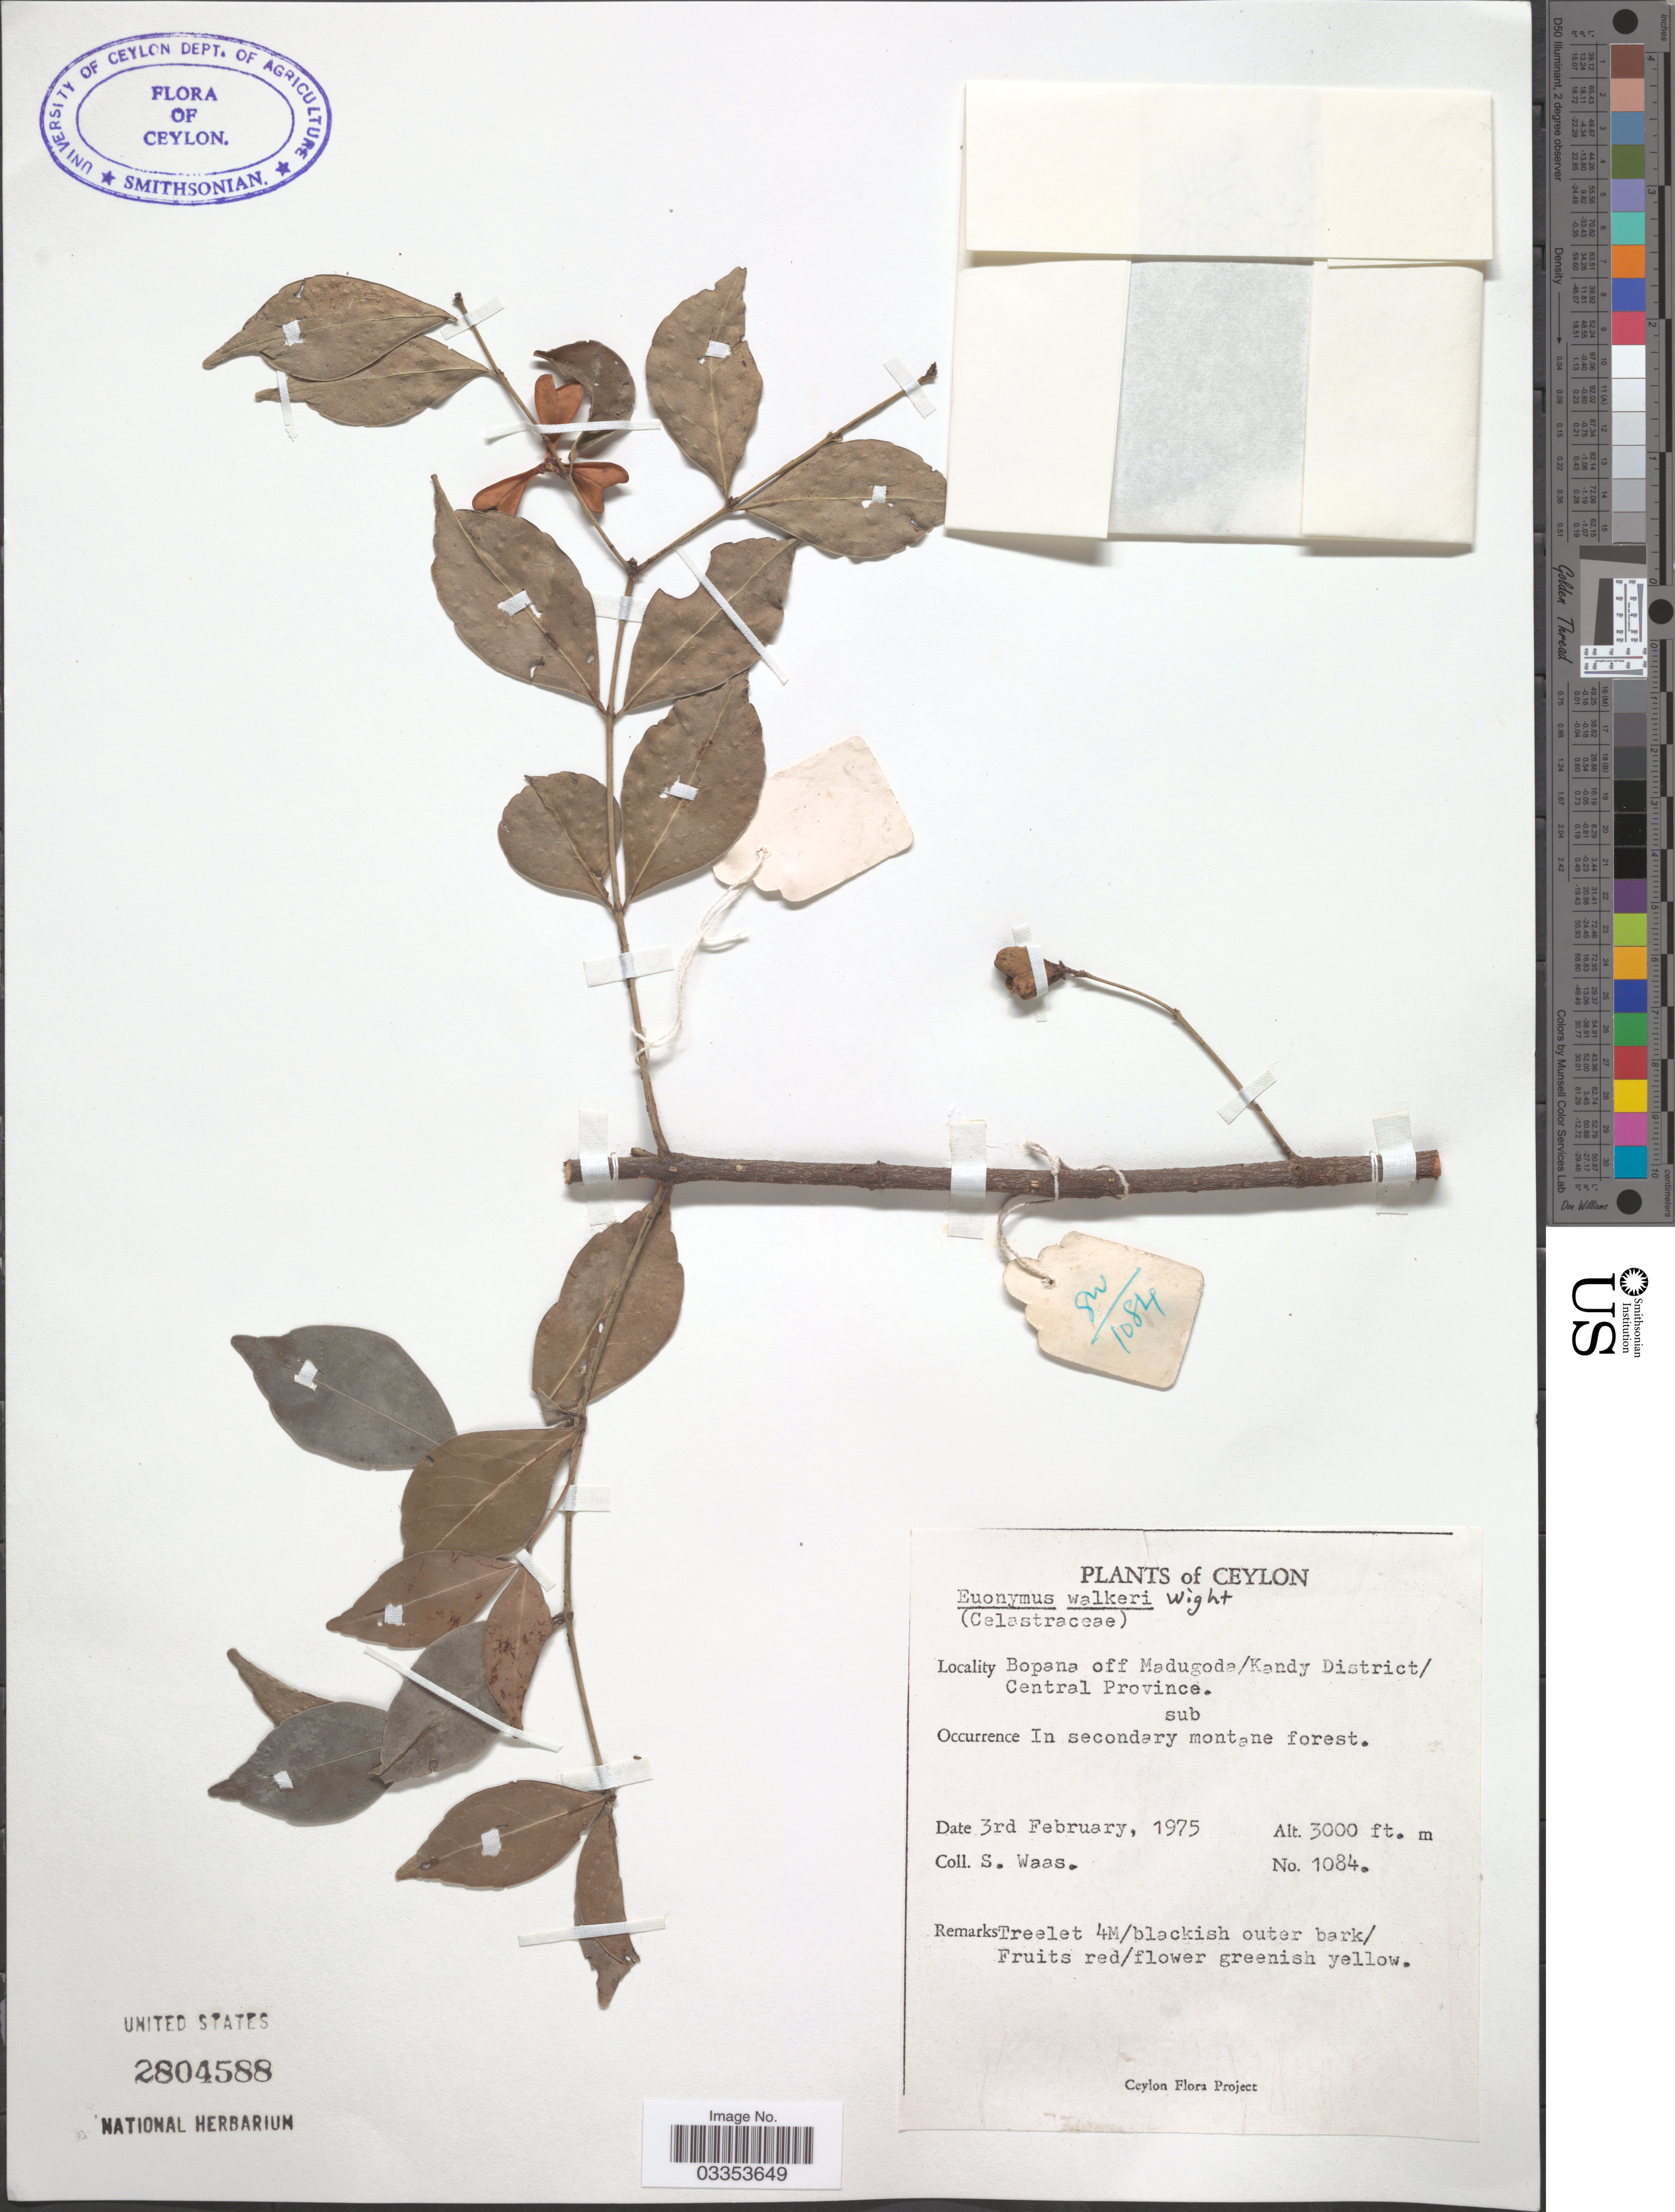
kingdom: Plantae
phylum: Tracheophyta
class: Magnoliopsida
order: Celastrales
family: Celastraceae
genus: Euonymus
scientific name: Euonymus walkeri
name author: Wight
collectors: S. Waas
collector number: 1084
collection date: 1975-02-03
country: Sri Lanka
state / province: Central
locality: Ceylon. Bopana off Madugoda/ Kandy District.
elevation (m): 914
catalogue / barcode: US 2804588